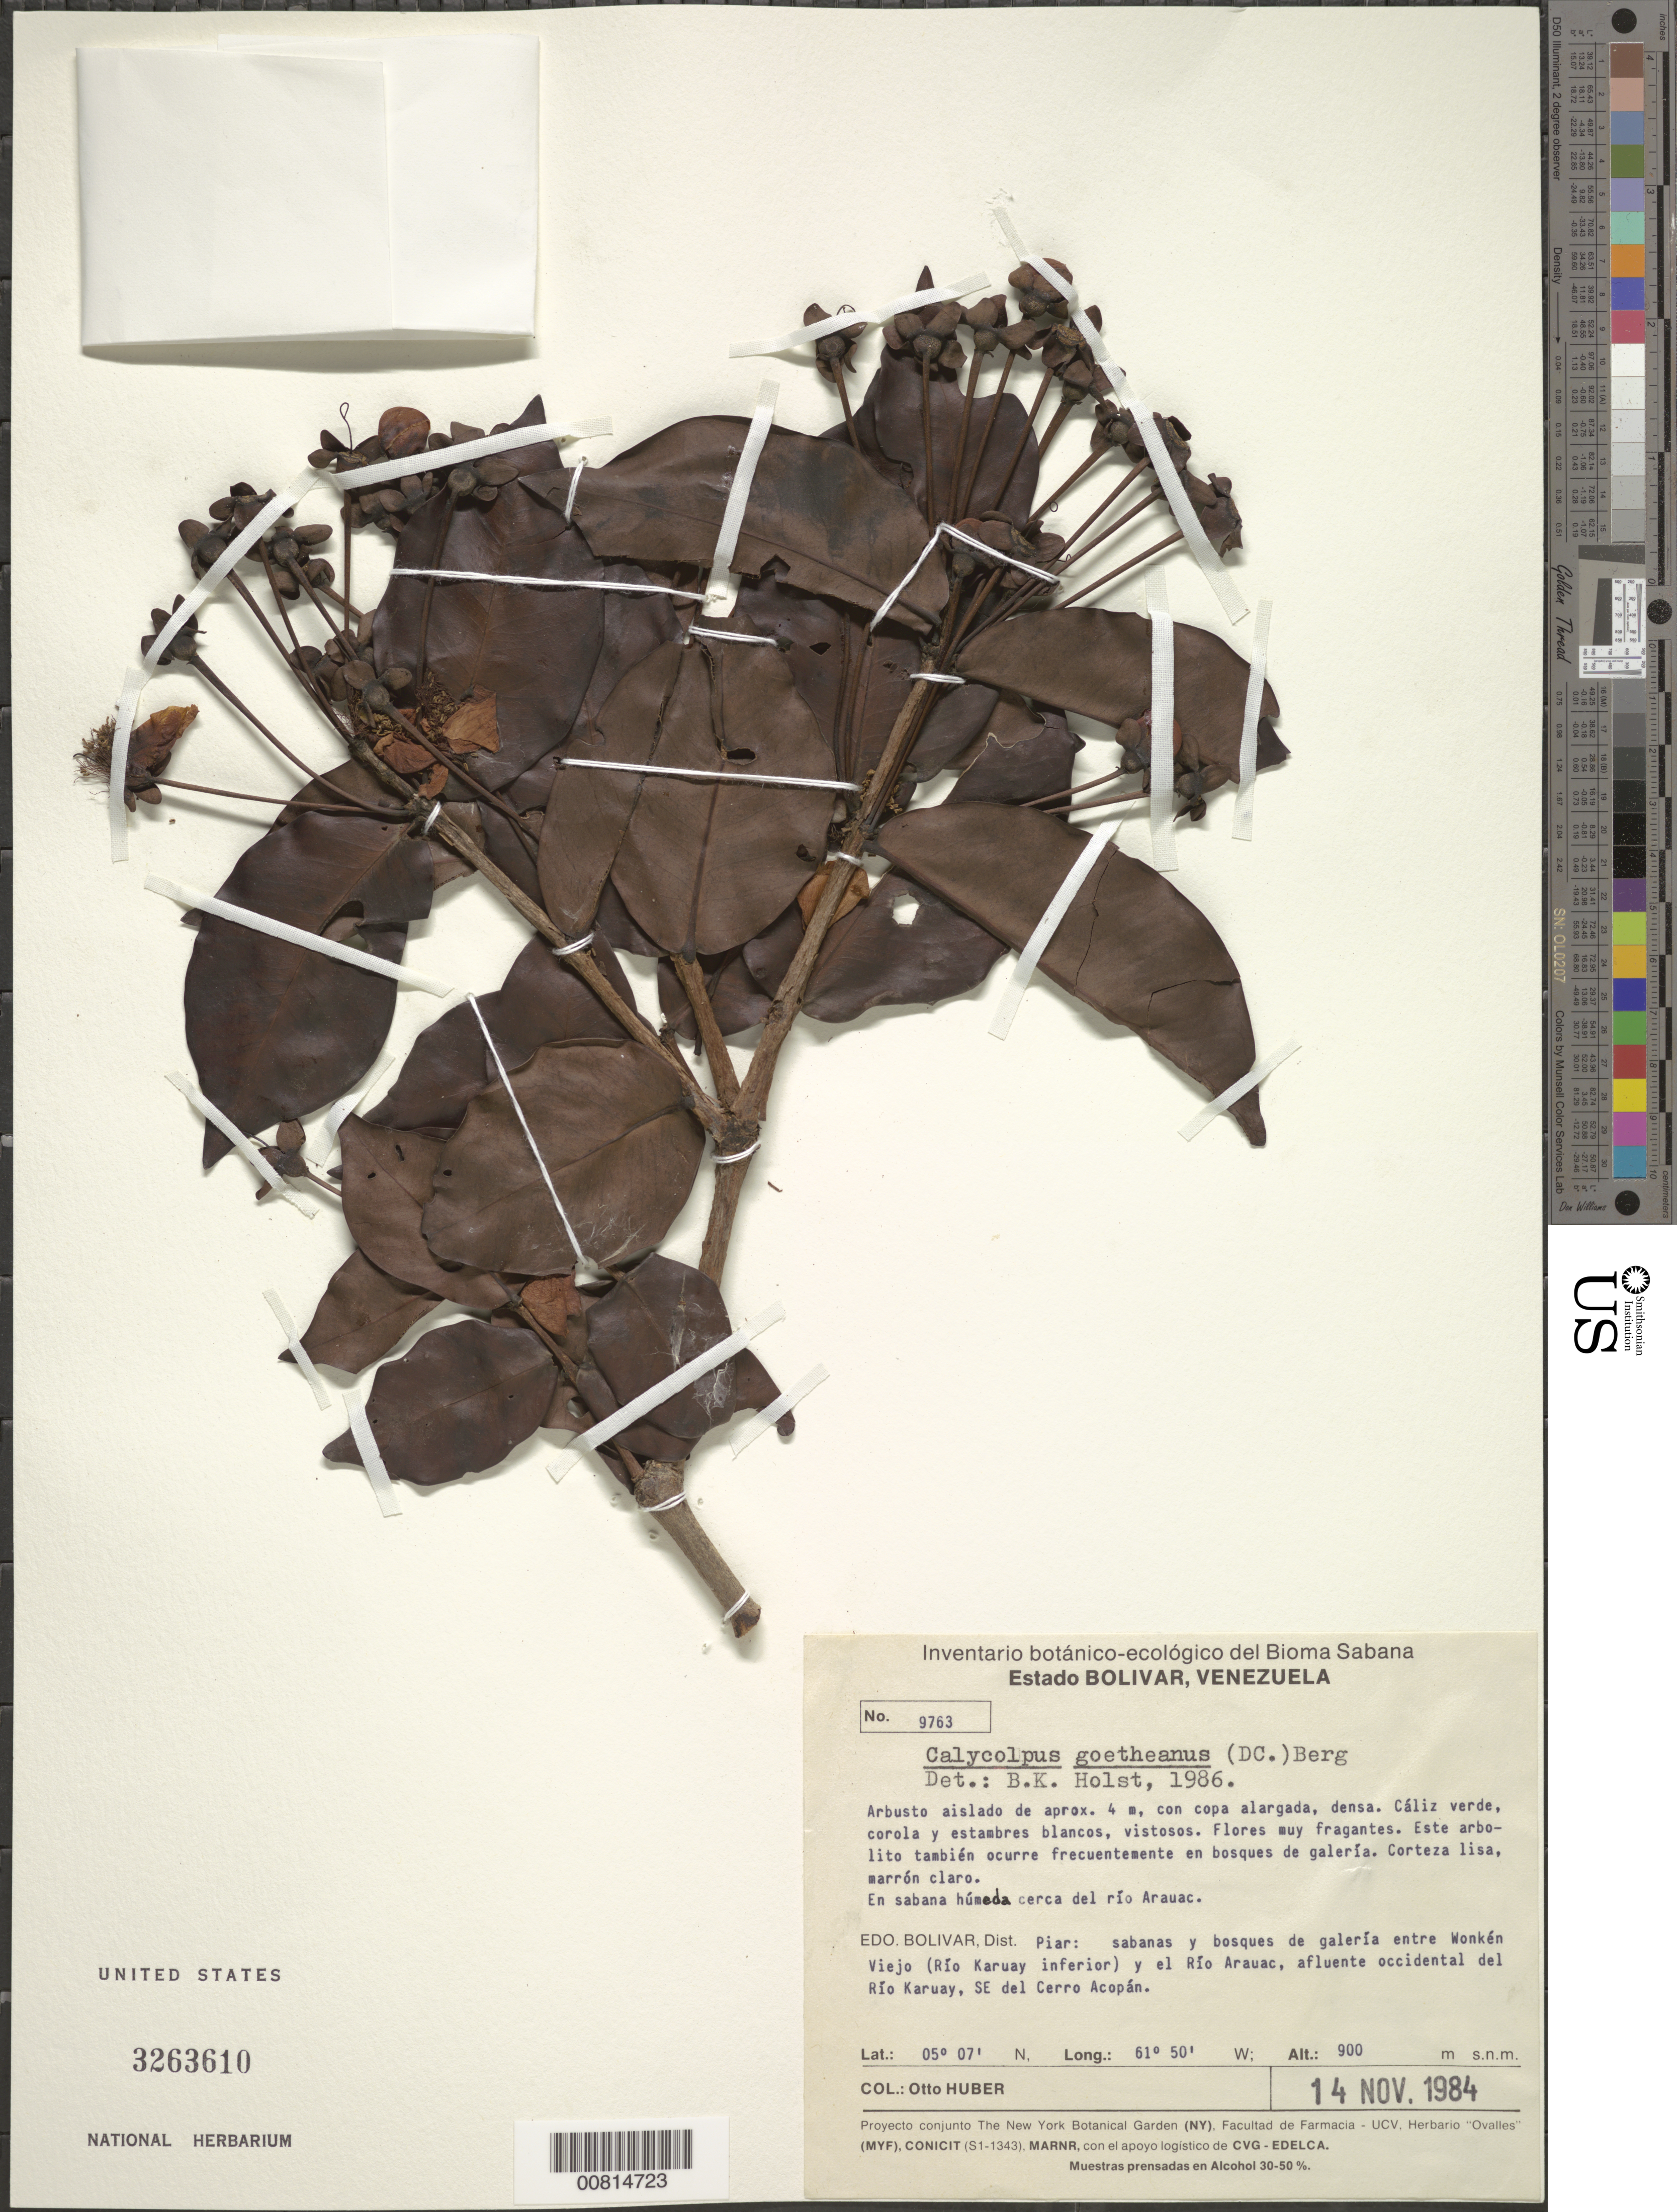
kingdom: Plantae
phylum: Tracheophyta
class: Magnoliopsida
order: Myrtales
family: Myrtaceae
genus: Calycolpus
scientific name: Calycolpus goetheanus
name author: (DC.) O. Berg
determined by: Holst, Bruce K.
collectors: O. Huber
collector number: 9763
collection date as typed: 14-Nov-84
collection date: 1984-11-14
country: Venezuela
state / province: Bolívar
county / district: Piar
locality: Wonken Veijo (Río Karuay inferíor) to Río Arauac, flowing west from Río Karuay, SE of Cerro Acopán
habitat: Sabana húmeda cerca del rio Arauac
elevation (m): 900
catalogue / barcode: US 3263610